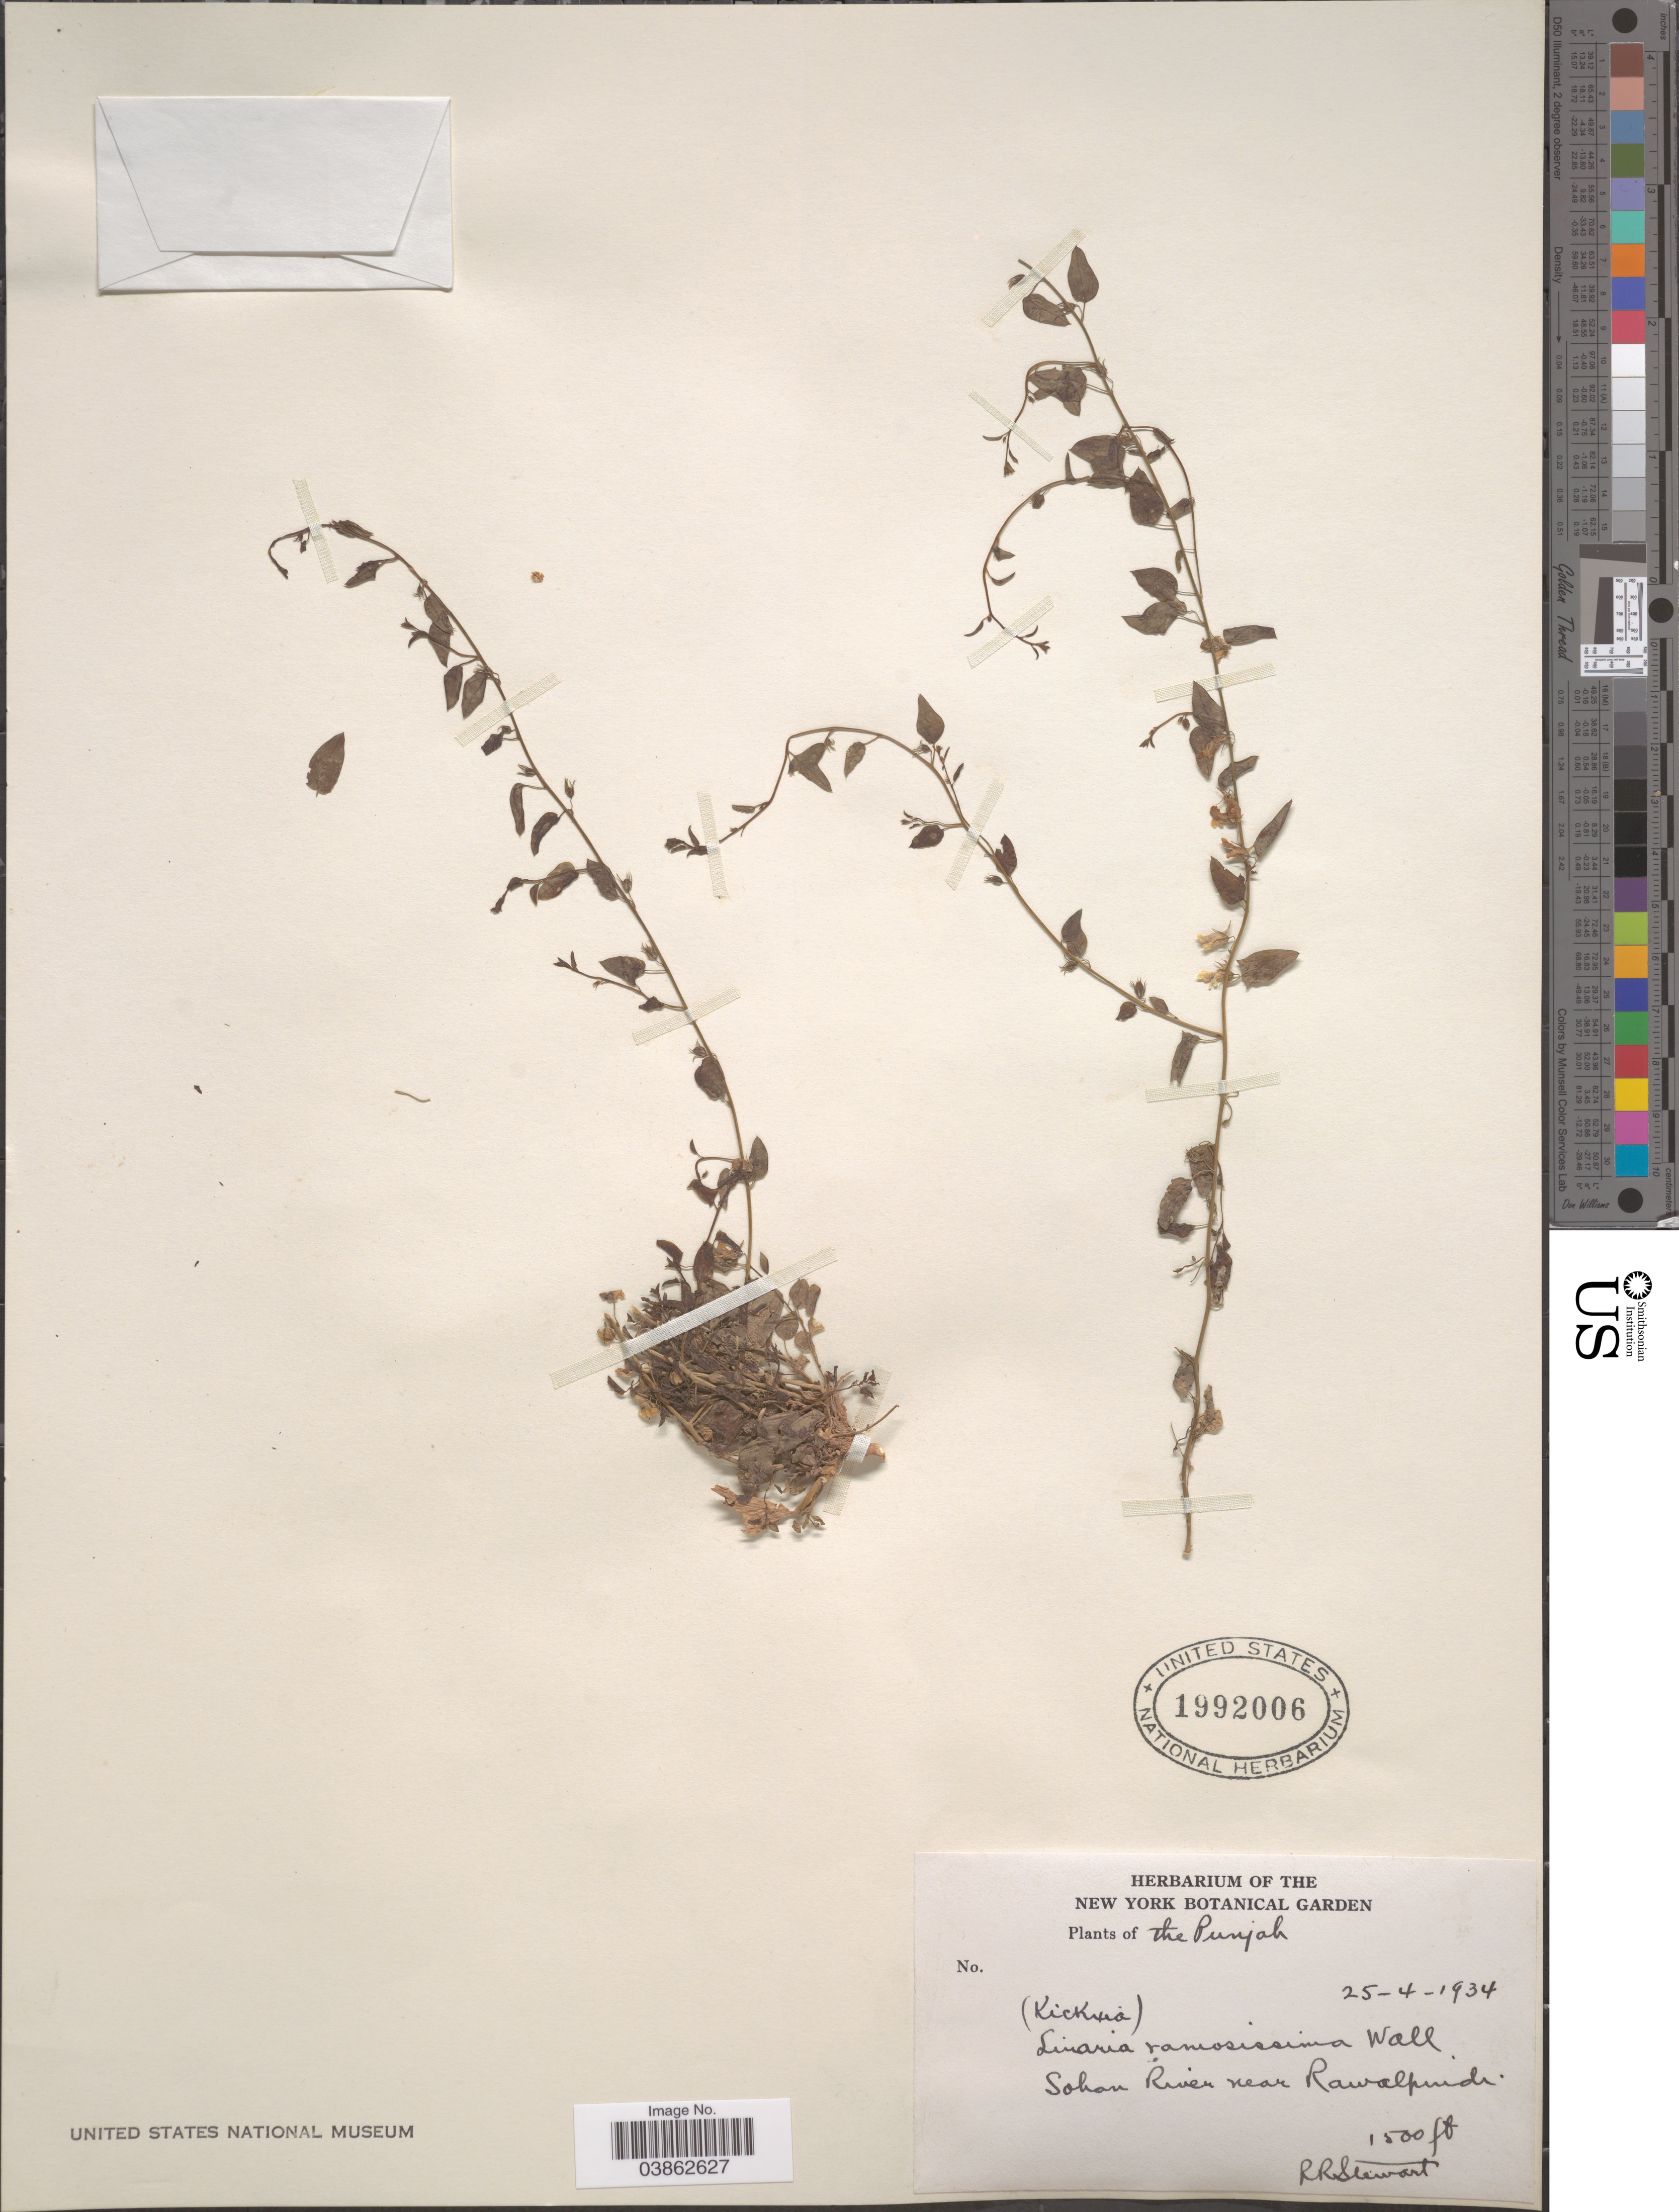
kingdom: Plantae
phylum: Tracheophyta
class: Magnoliopsida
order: Lamiales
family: Plantaginaceae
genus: Elatinoides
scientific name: Elatinoides ramosissima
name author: (Walter) Wettst.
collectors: R. Stewart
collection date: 1934-04-25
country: Pakistan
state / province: Punjab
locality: Sohan River near Rawalpindi.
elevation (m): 457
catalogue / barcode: US 1992006